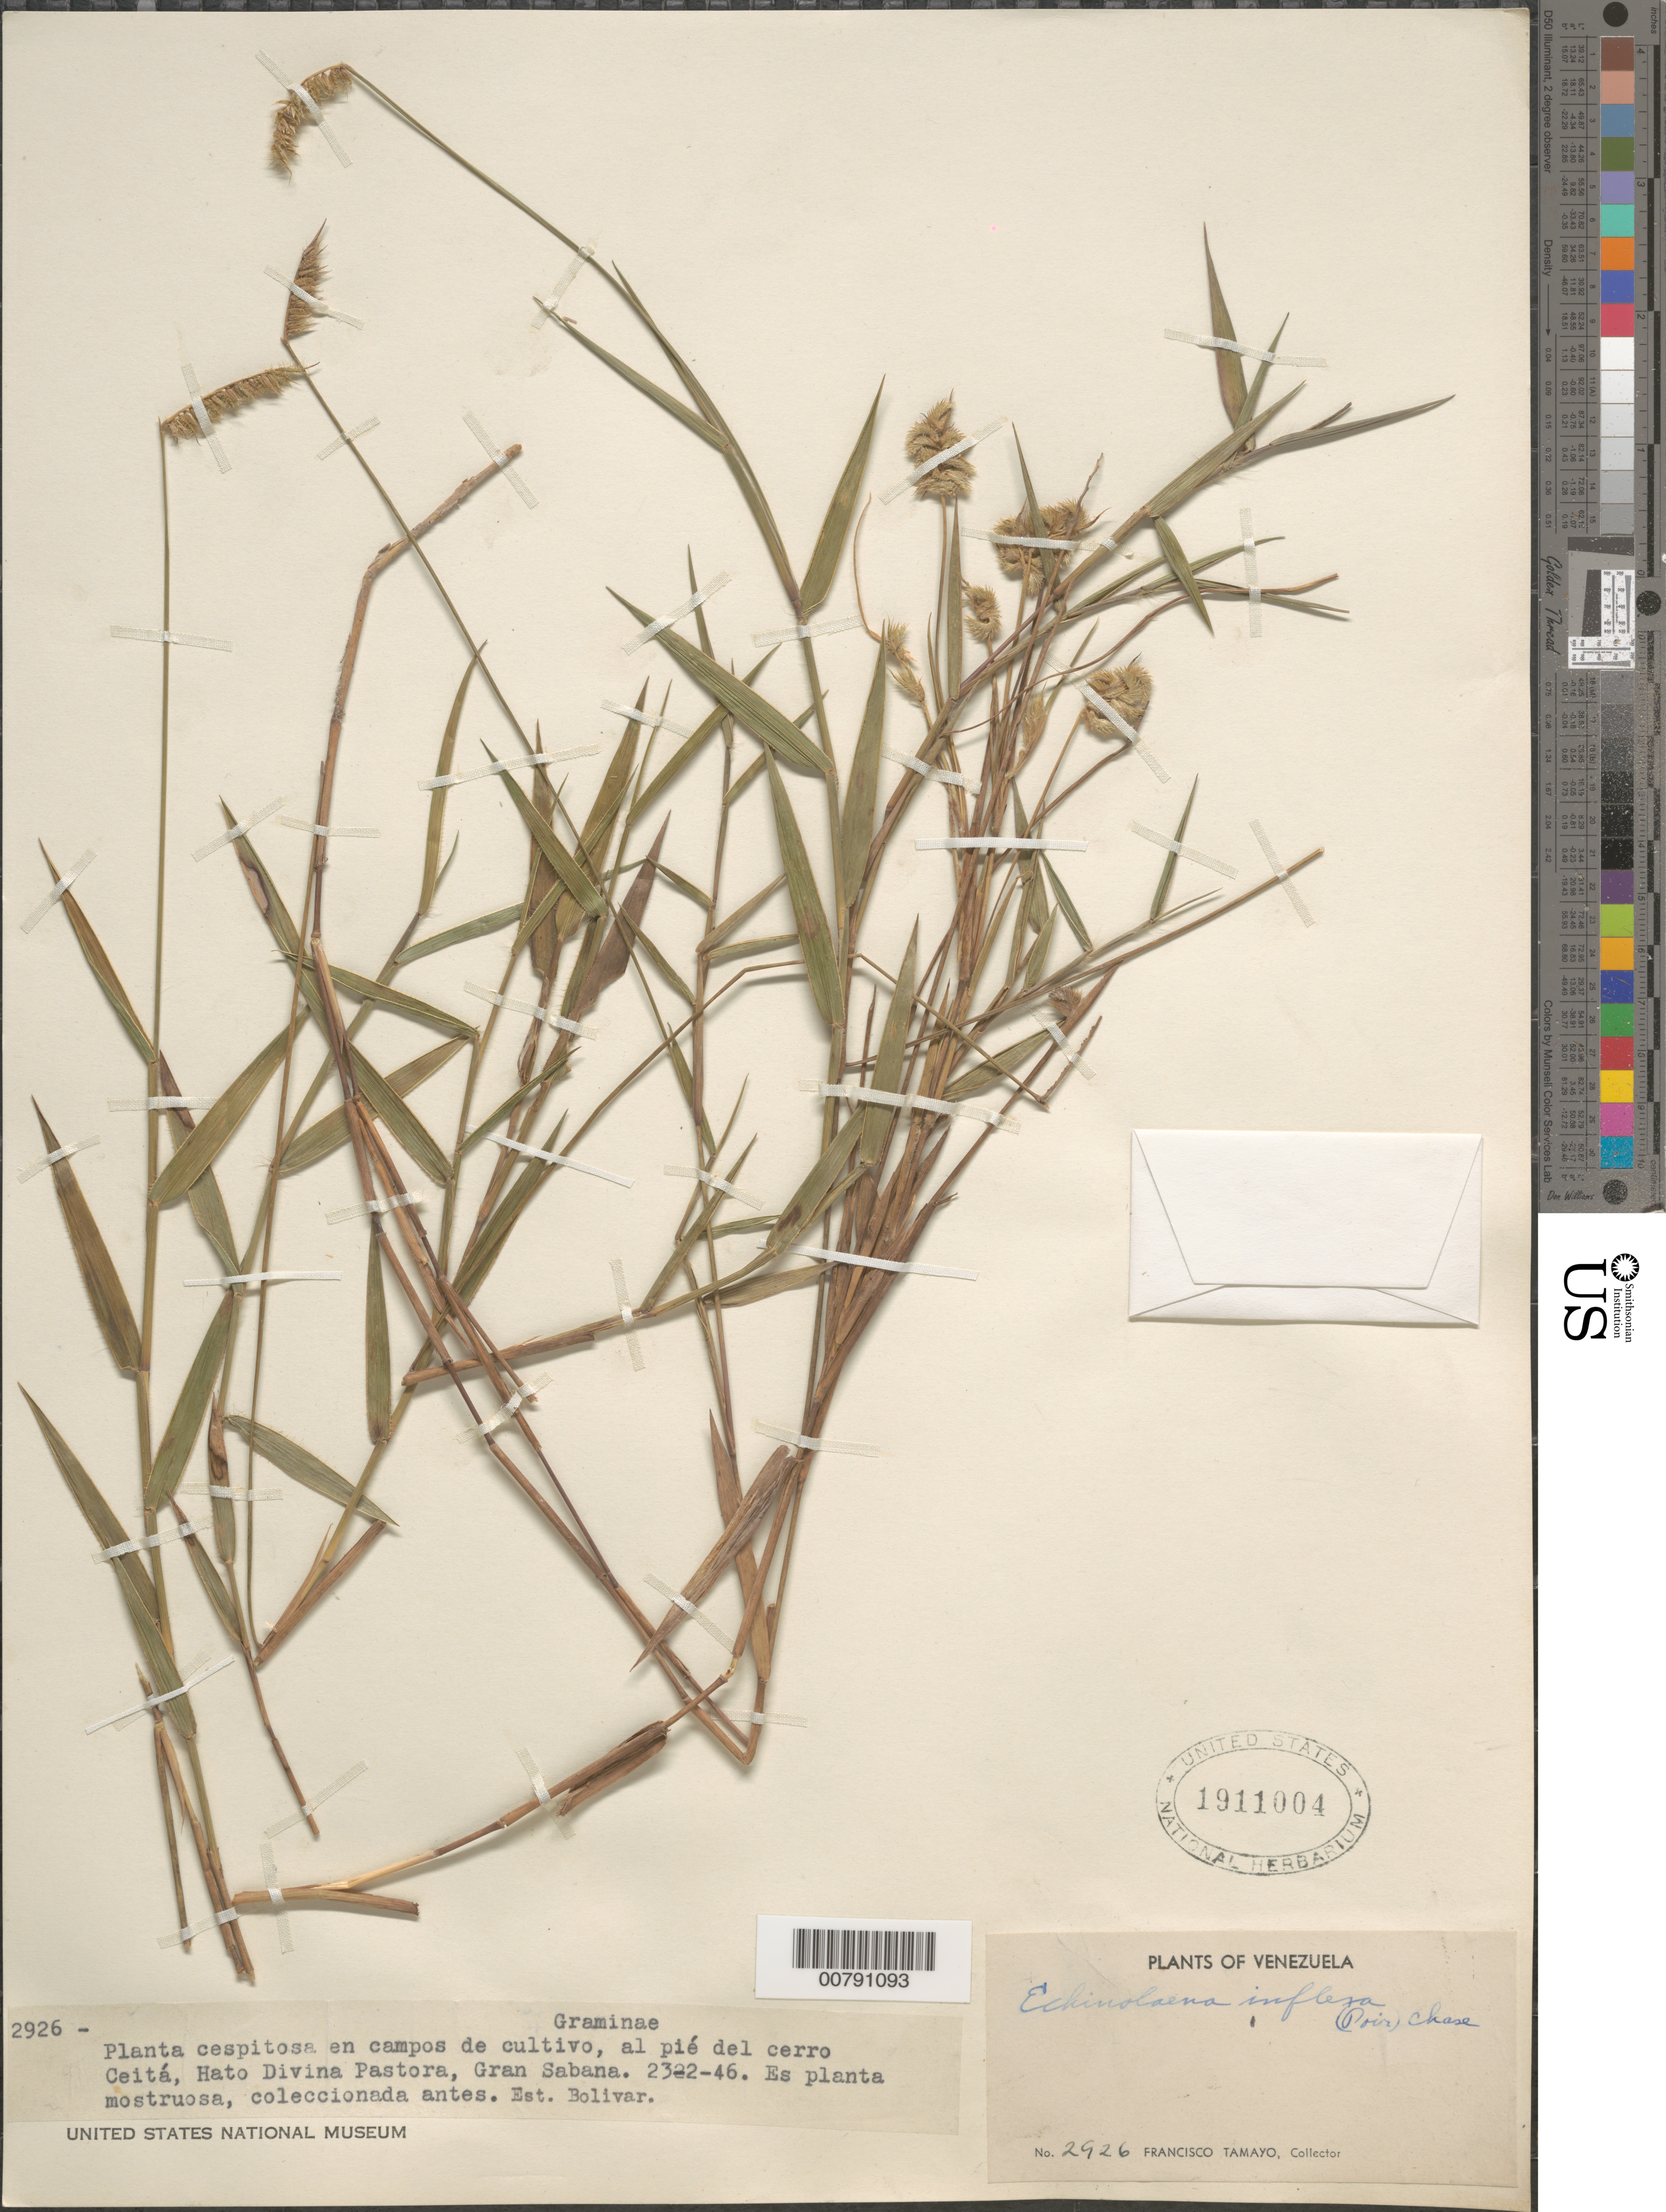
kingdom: Plantae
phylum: Tracheophyta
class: Liliopsida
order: Poales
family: Poaceae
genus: Echinolaena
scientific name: Echinolaena inflexa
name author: (Poir.) Chase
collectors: F. Tamayo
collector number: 2926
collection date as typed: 23-Feb-46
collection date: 1946-02-23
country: Venezuela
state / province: Bolívar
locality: Gran Sabana, Hato Divina Pastora, Cerro Ceitá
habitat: Campos de cultivo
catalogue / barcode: US 1911004